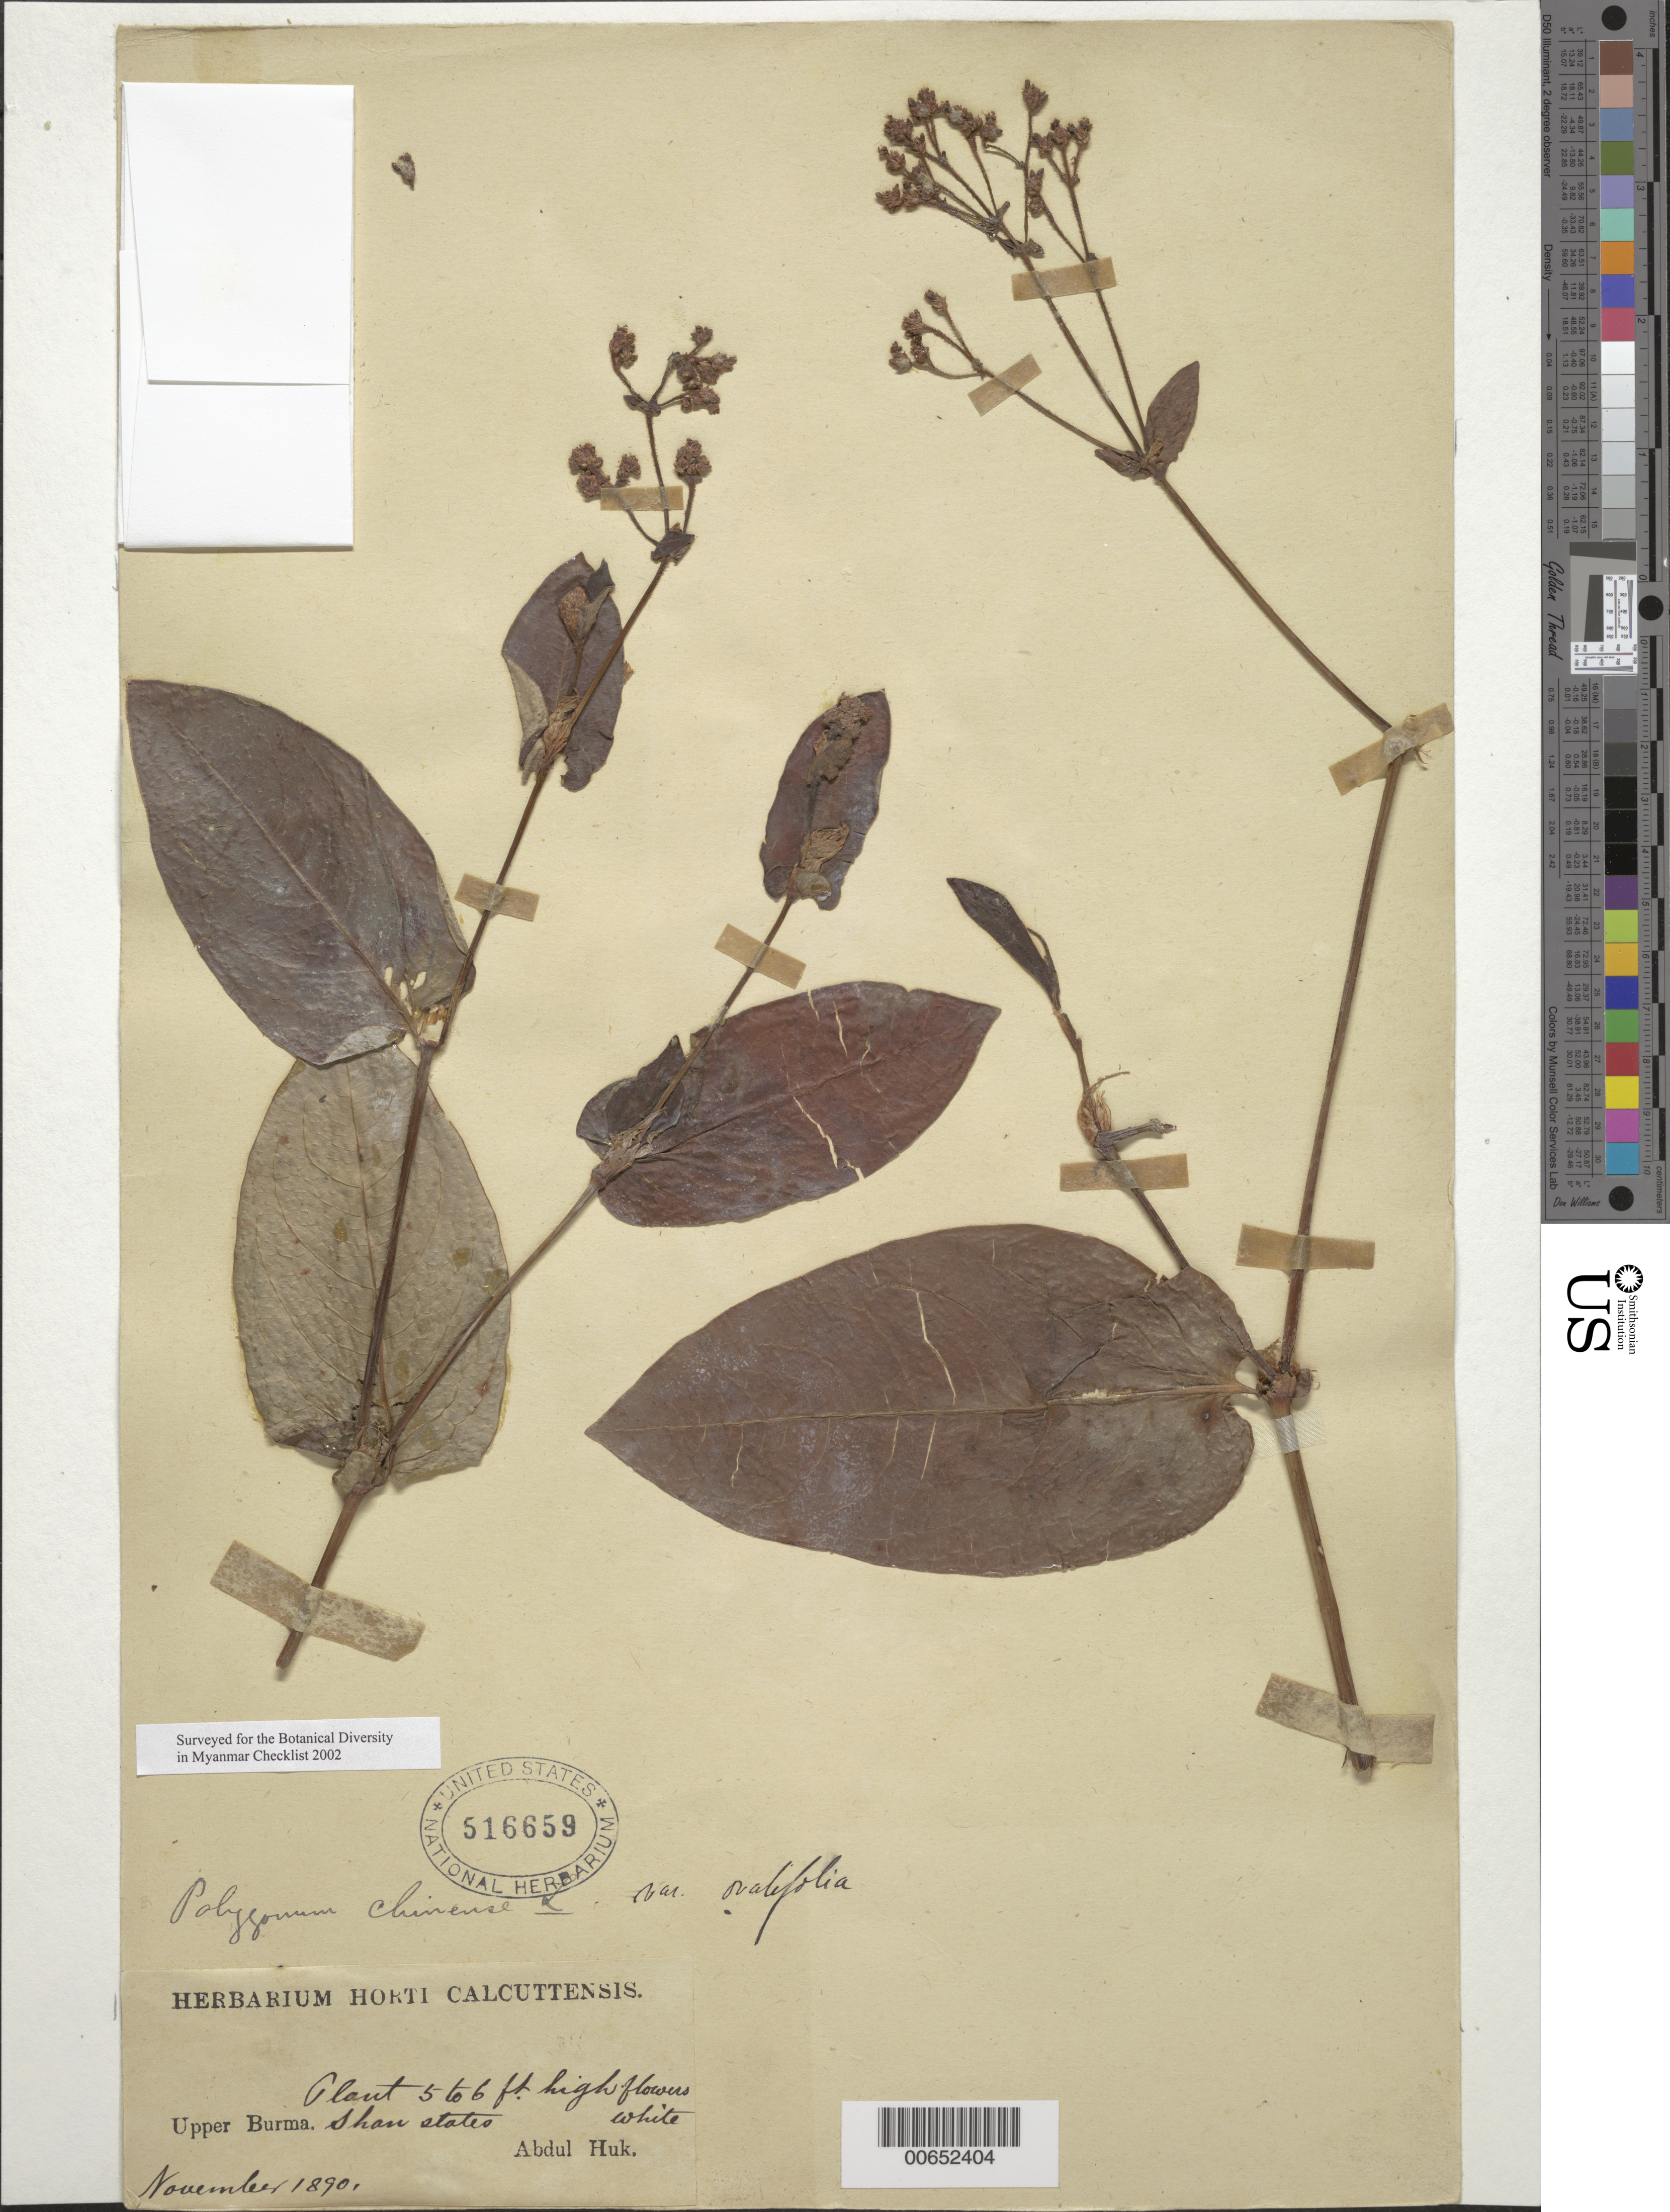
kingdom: Plantae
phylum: Tracheophyta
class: Magnoliopsida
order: Caryophyllales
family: Polygonaceae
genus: Polygonum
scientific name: Polygonum chinense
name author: L.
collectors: A. Huk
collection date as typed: Nov 1890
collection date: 1890-11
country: Myanmar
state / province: Shan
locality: Upper Burma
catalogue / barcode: US 516659